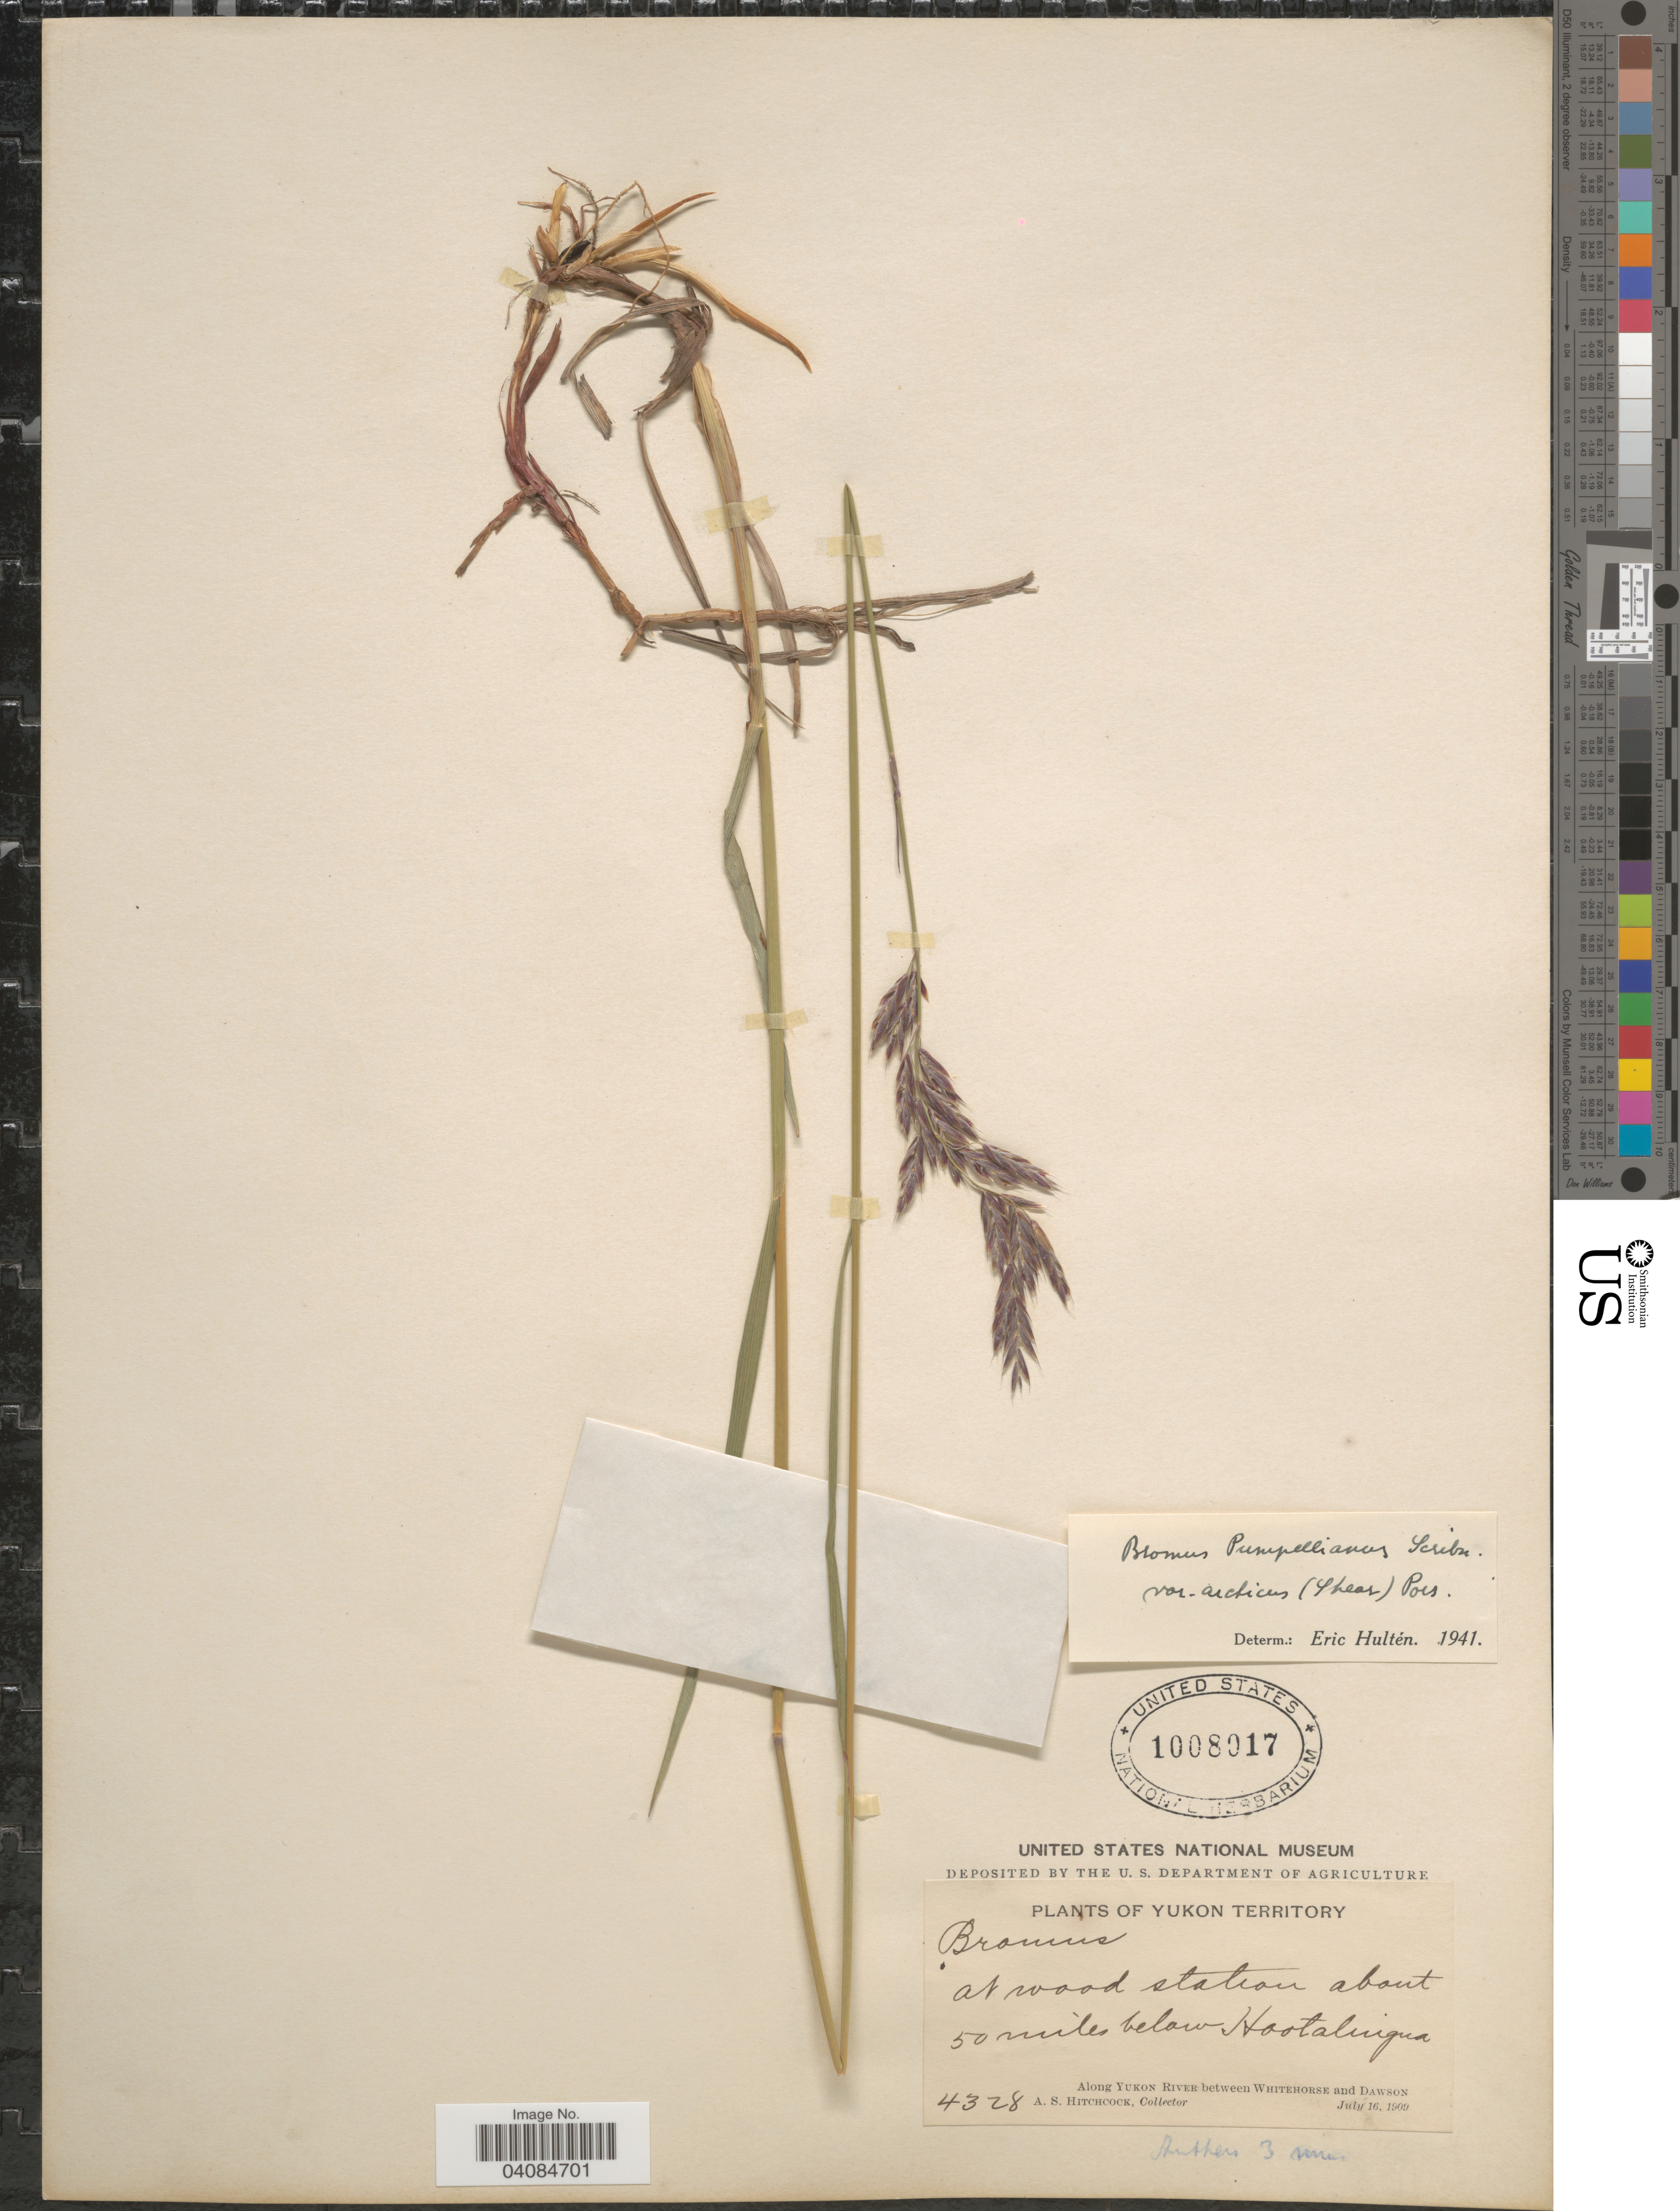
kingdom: Plantae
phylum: Tracheophyta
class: Liliopsida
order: Poales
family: Poaceae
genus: Bromus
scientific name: Bromus pumpellianus var. arcticus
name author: (Shear ex Scribn. & Merr.) A.E. Porsild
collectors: A. S. Hitchcock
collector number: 4328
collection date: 1909-07-16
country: Canada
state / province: Yukon Territory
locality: At wood station about 50 miles below Hootalingua. Along Yukon River between Whitehorse and Dawson.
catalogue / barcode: US 1008017